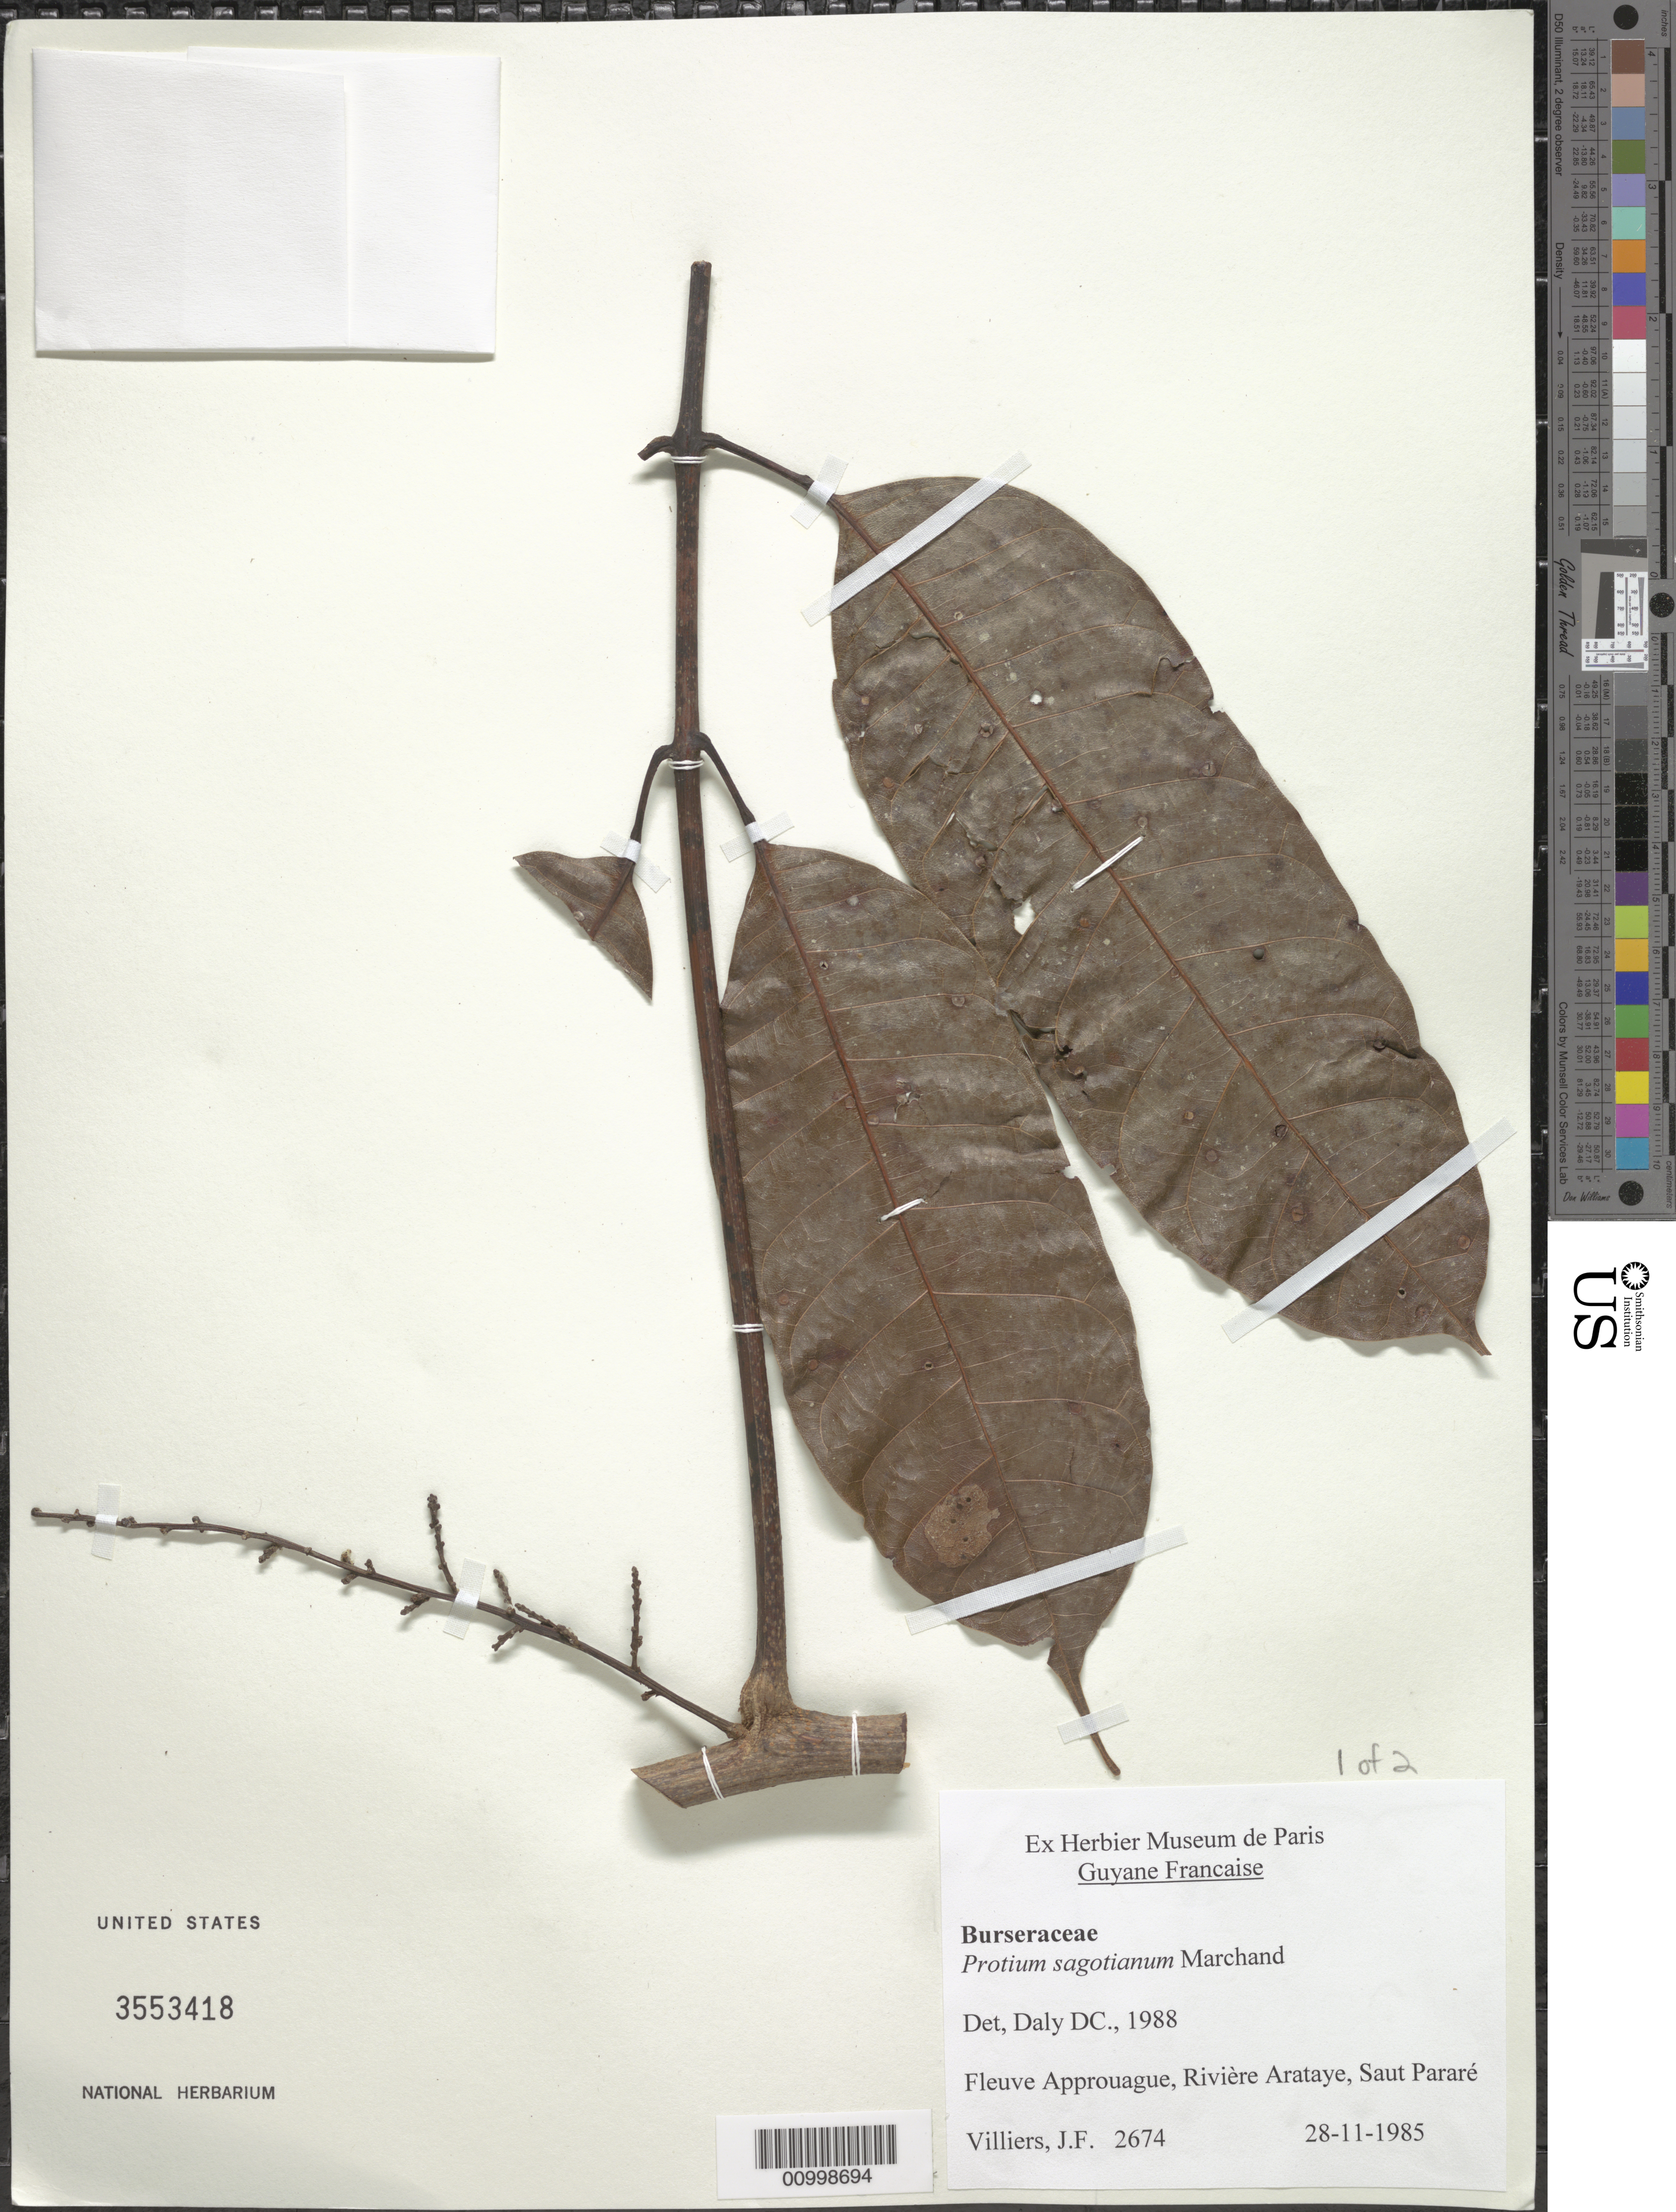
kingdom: Plantae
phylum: Tracheophyta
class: Magnoliopsida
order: Sapindales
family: Burseraceae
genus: Protium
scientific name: Protium sagotianum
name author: Marchand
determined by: Daly, D. C.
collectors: J. Villiers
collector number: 2674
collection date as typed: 28-Nov-85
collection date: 1985-11-28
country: French Guiana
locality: Fleuve Approuague, Riviere Arataye, Saut Pararé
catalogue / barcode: US 3553418